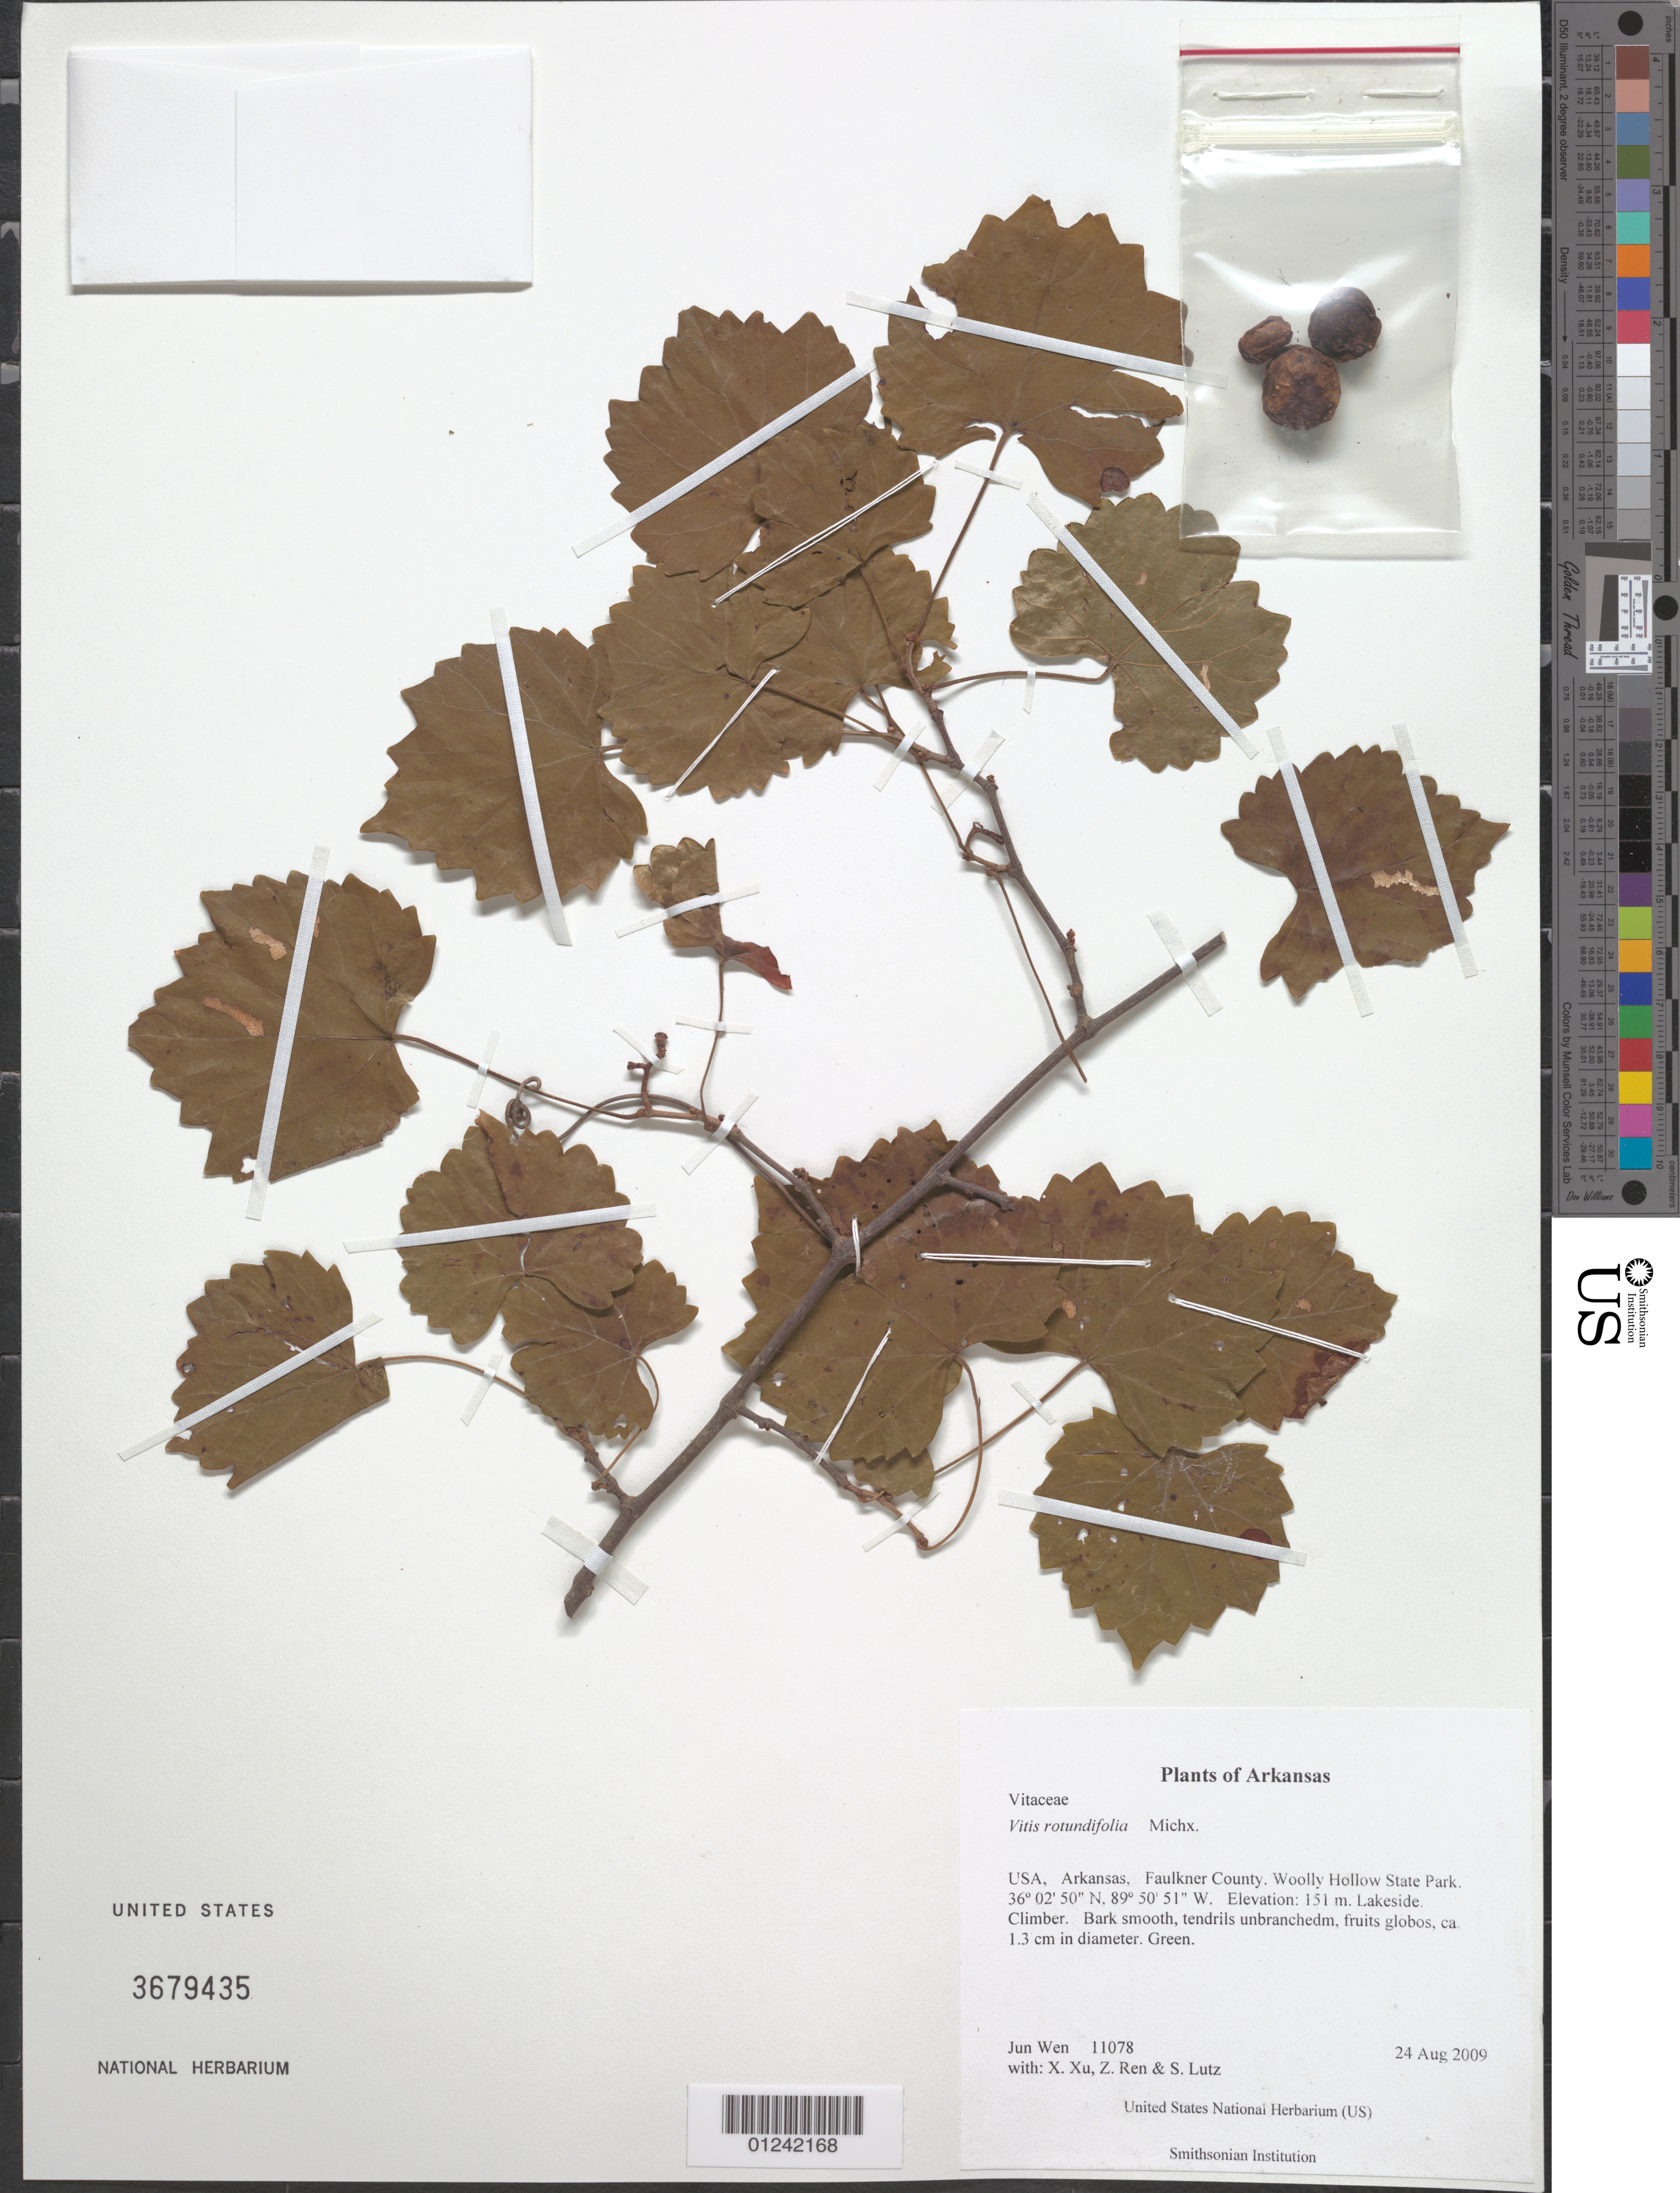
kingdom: Plantae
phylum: Tracheophyta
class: Magnoliopsida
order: Vitales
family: Vitaceae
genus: Vitis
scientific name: Vitis rotundifolia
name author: Michx.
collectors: J. Wen, X. Xu, Z. Ren & S. Lutz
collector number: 11078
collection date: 2009-08-24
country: United States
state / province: Arkansas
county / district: Faulkner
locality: Woolly Hollow State Park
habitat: Lakeside.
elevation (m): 151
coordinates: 36 02 50.4 N, 89 50 50.8 W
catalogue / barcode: US 3679435